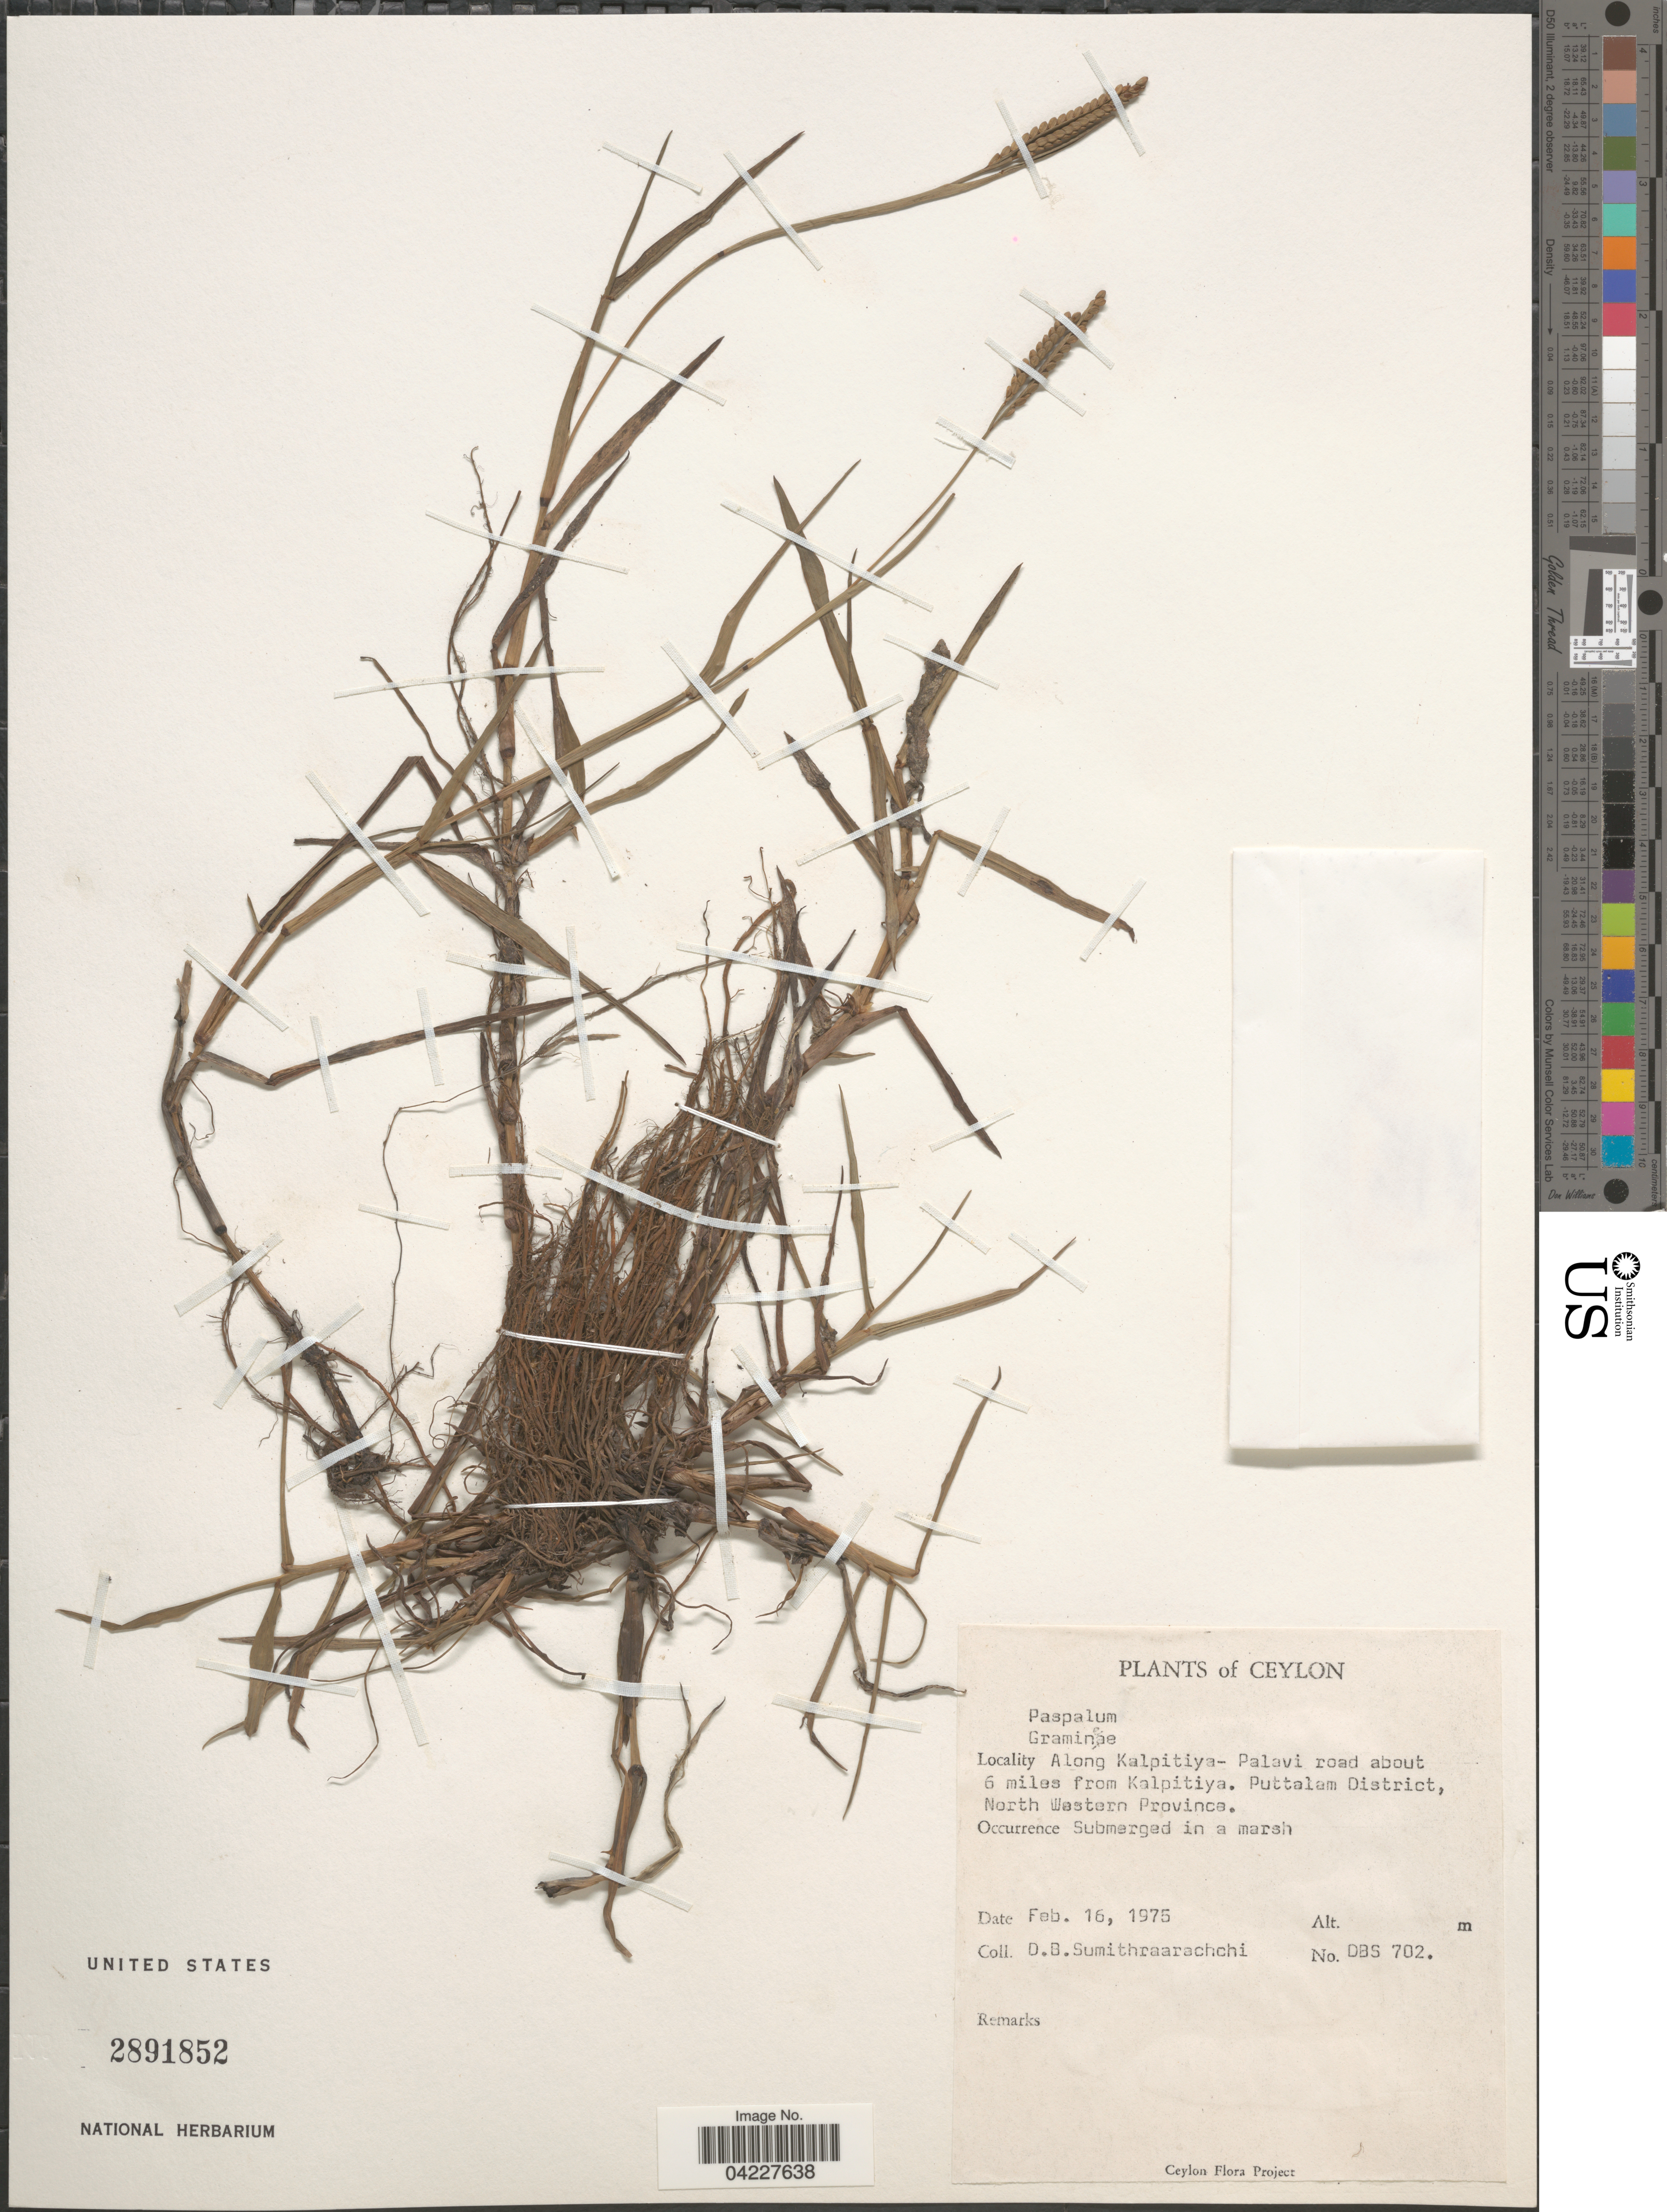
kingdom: Plantae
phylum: Tracheophyta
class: Liliopsida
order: Poales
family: Poaceae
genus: Paspalum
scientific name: Paspalum sp.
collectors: D. B. Sumithraarachchi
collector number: DBS 702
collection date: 1975-02-16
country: Sri Lanka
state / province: North Western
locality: Ceylon. Along Kalpitiya - Palavi road about 6 miles from Kalpitiya. Puttalam District.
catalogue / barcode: US 2891852